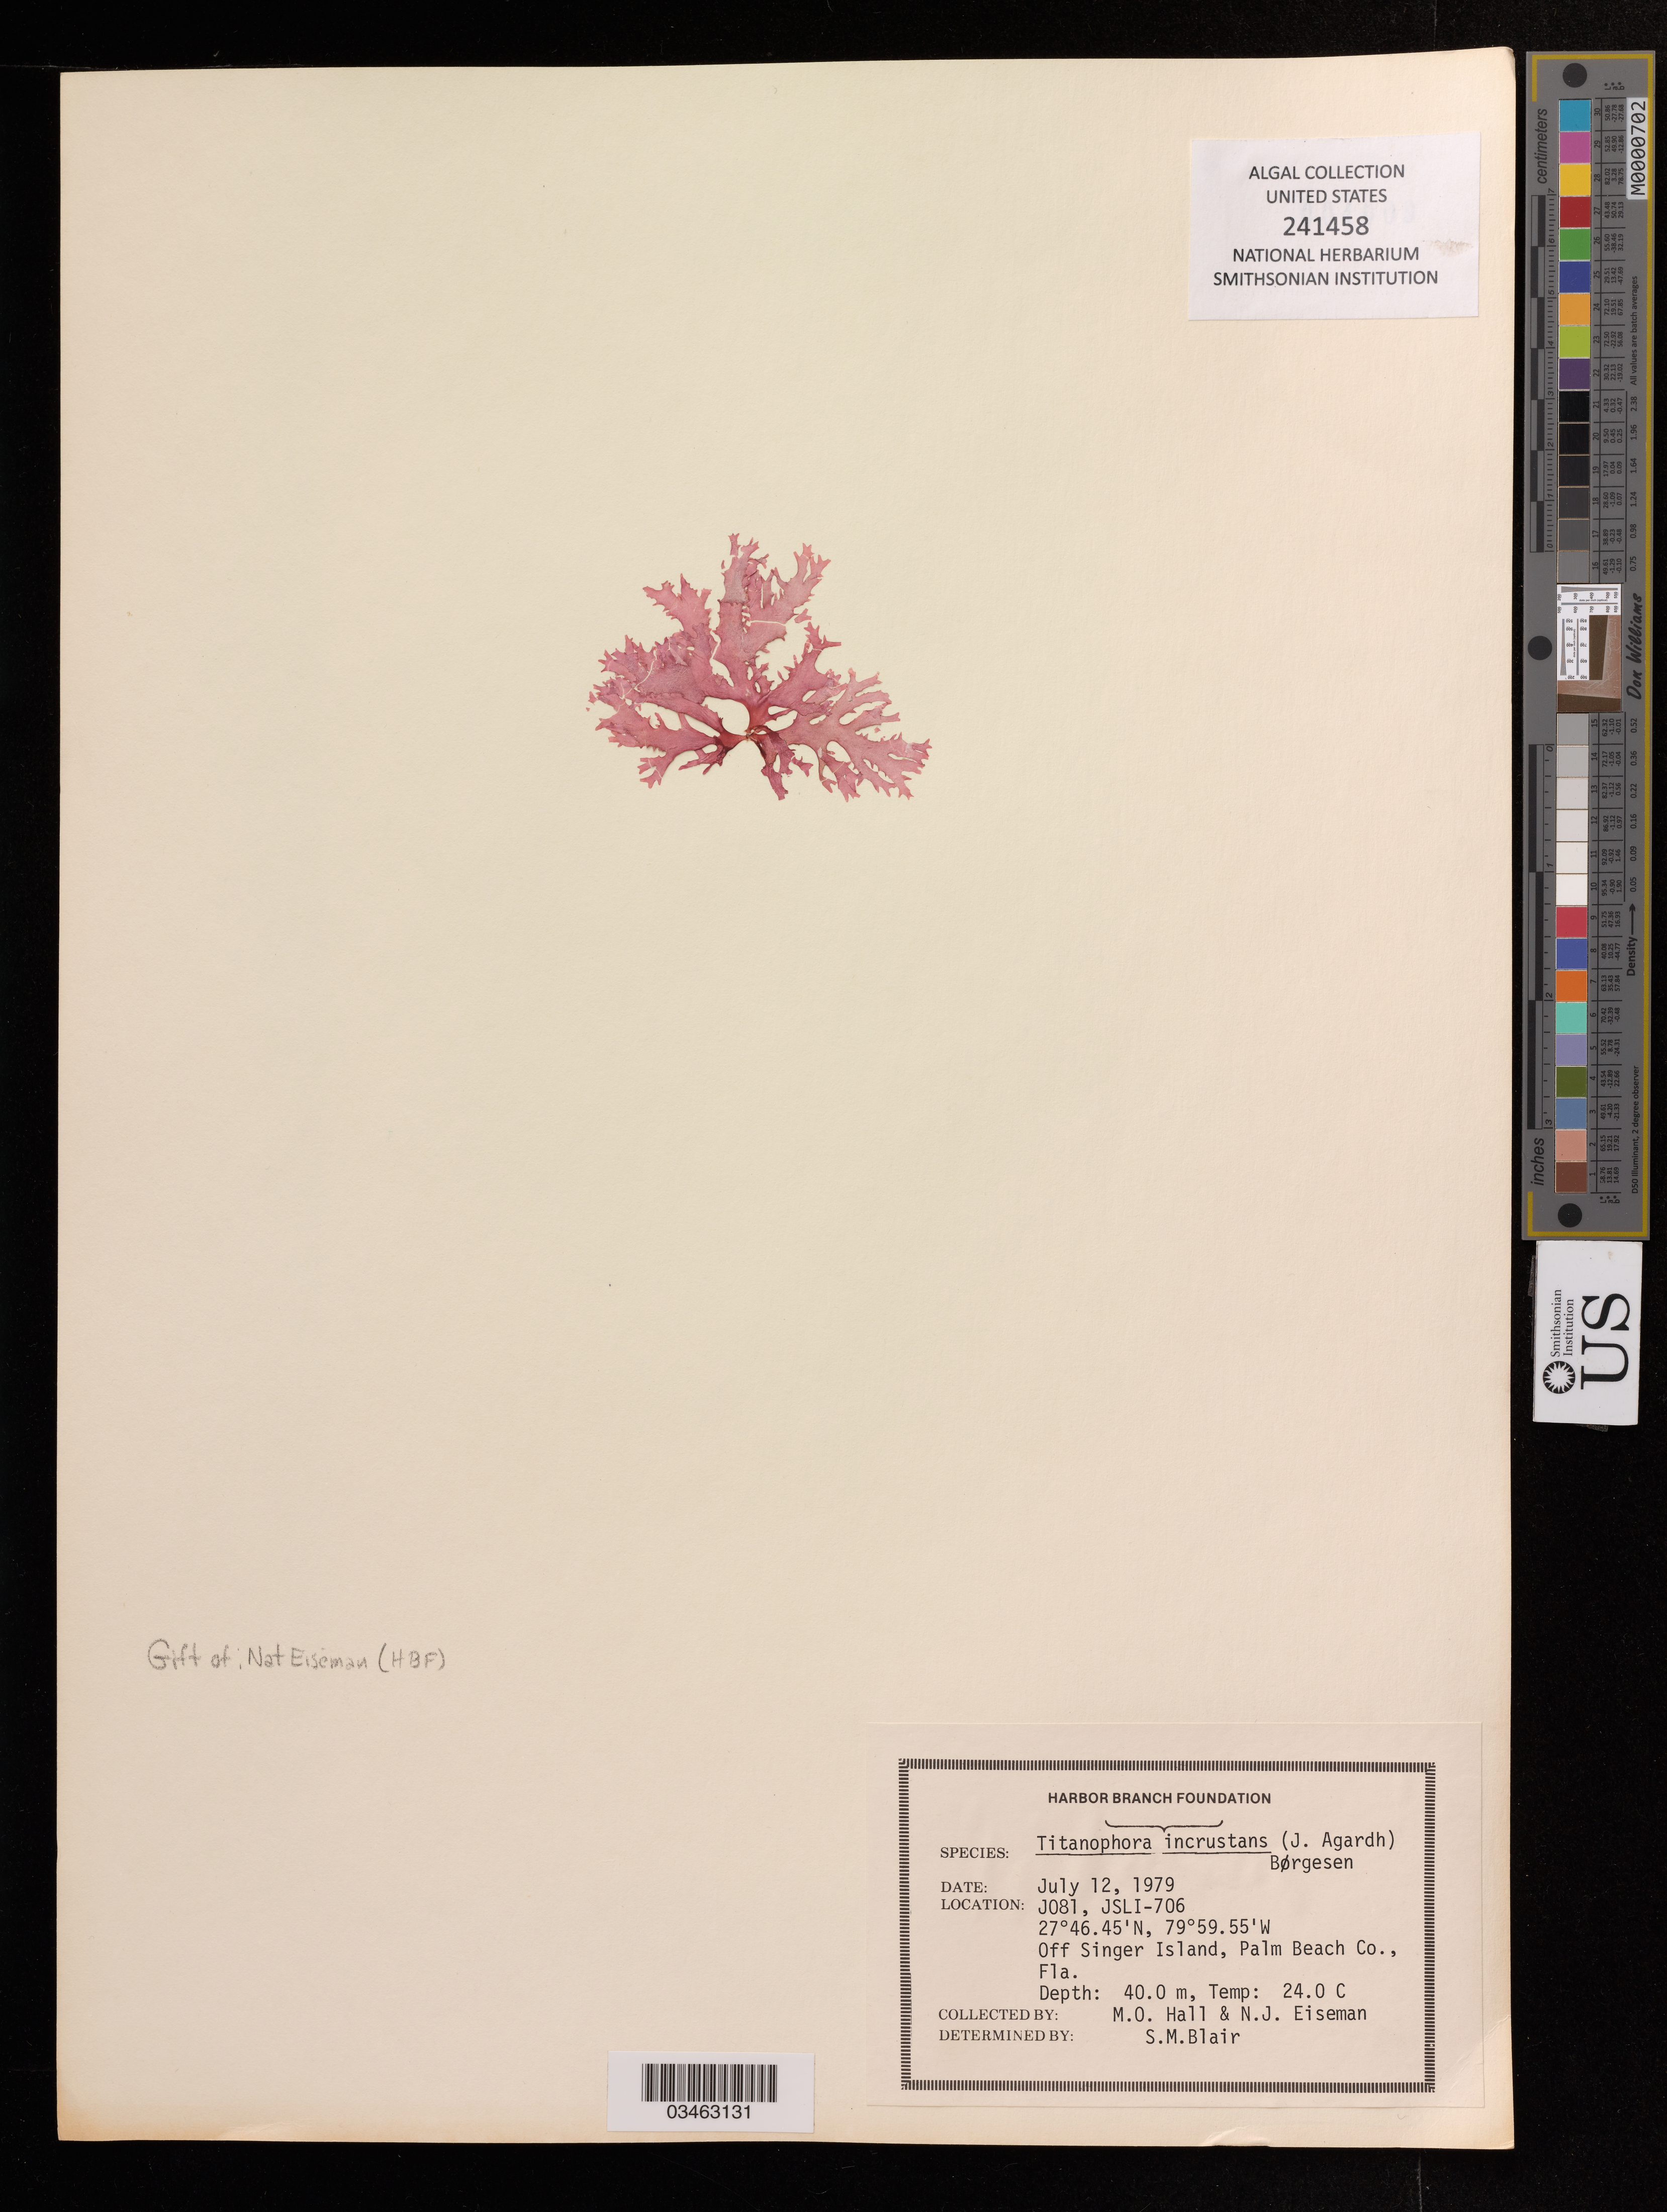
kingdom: Plantae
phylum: Rhodophyta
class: Florideophyceae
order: Nemastomatales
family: Schizymeniaceae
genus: Titanophora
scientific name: Titanophora incrustans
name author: (J. Agardh) Boerg.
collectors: M. Hall & N. J. Eiseman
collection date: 1979-07-12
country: United States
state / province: Florida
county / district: Palm Beach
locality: Off Singer Island.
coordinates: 27 46.45 N, 79 59.55 W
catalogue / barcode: US 241458